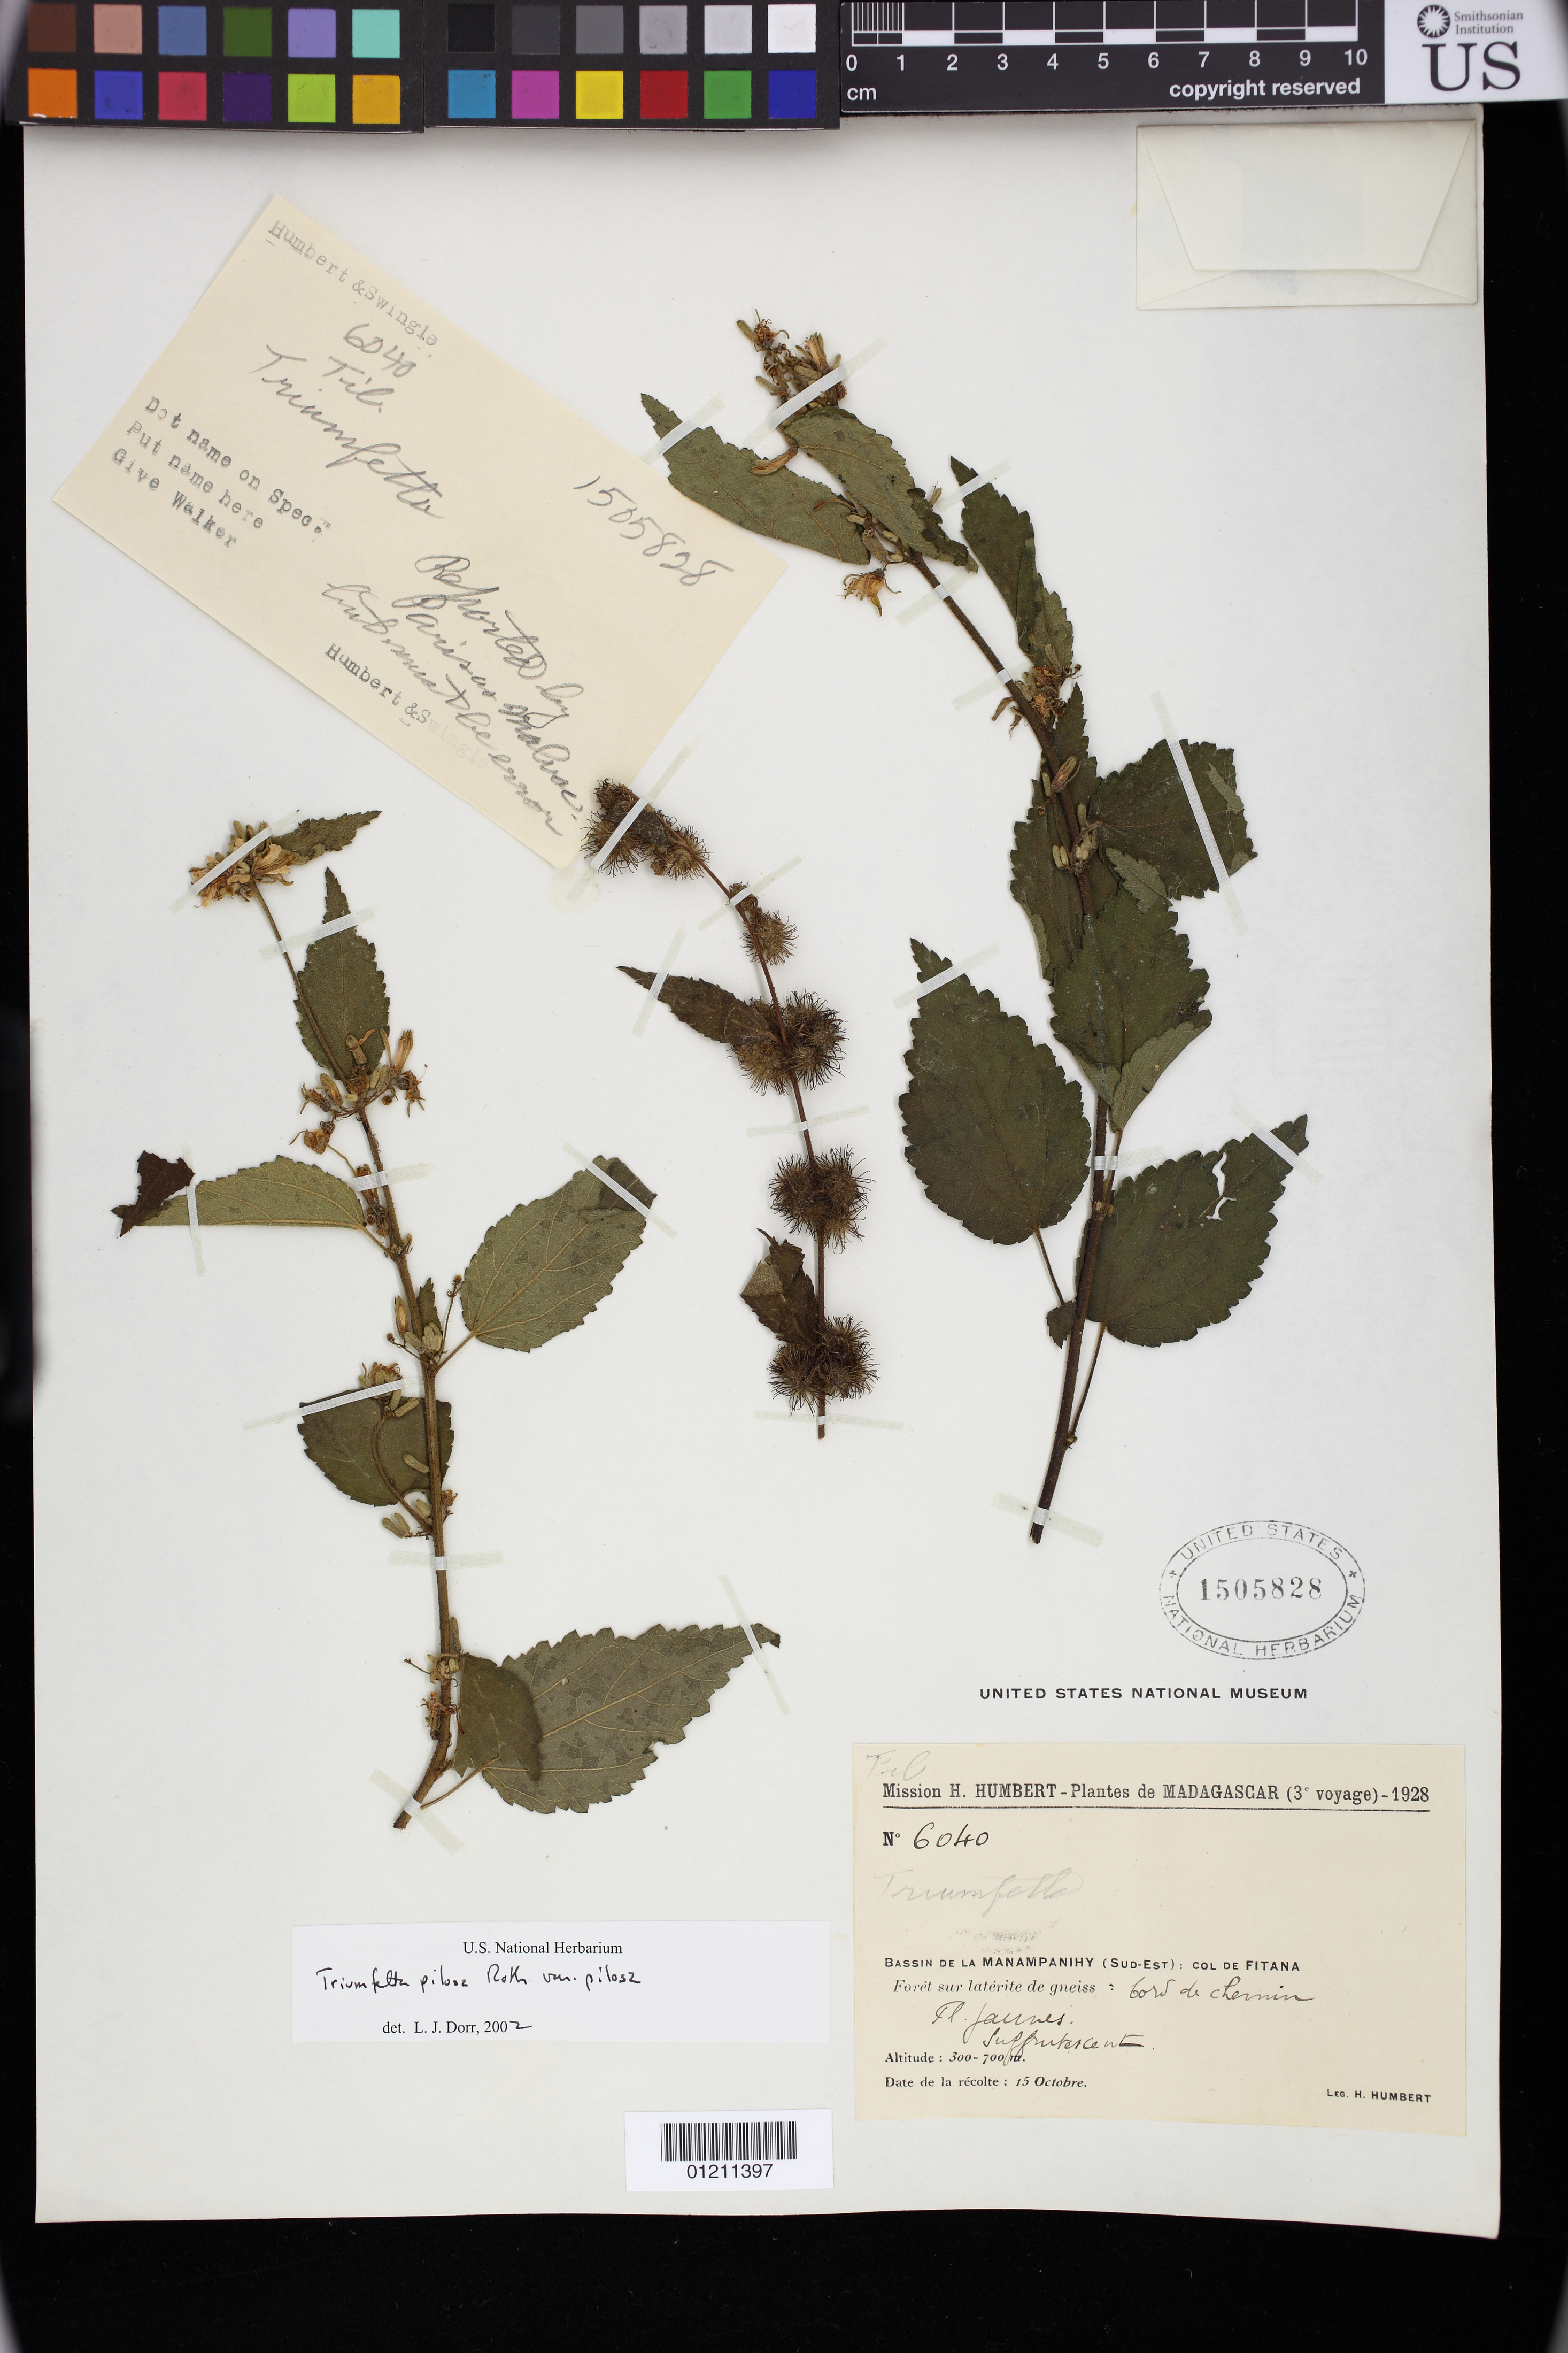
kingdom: Plantae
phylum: Tracheophyta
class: Magnoliopsida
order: Malvales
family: Malvaceae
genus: Triumfetta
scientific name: Triumfetta pilosa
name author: Roth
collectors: H. Humbert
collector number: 6040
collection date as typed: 15 Oct 1928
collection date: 1928-10-15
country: Madagascar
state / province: Anosy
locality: Bassin de la Manampanihy (Sud-Est): Col De Fitana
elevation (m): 300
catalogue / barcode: US 1505828